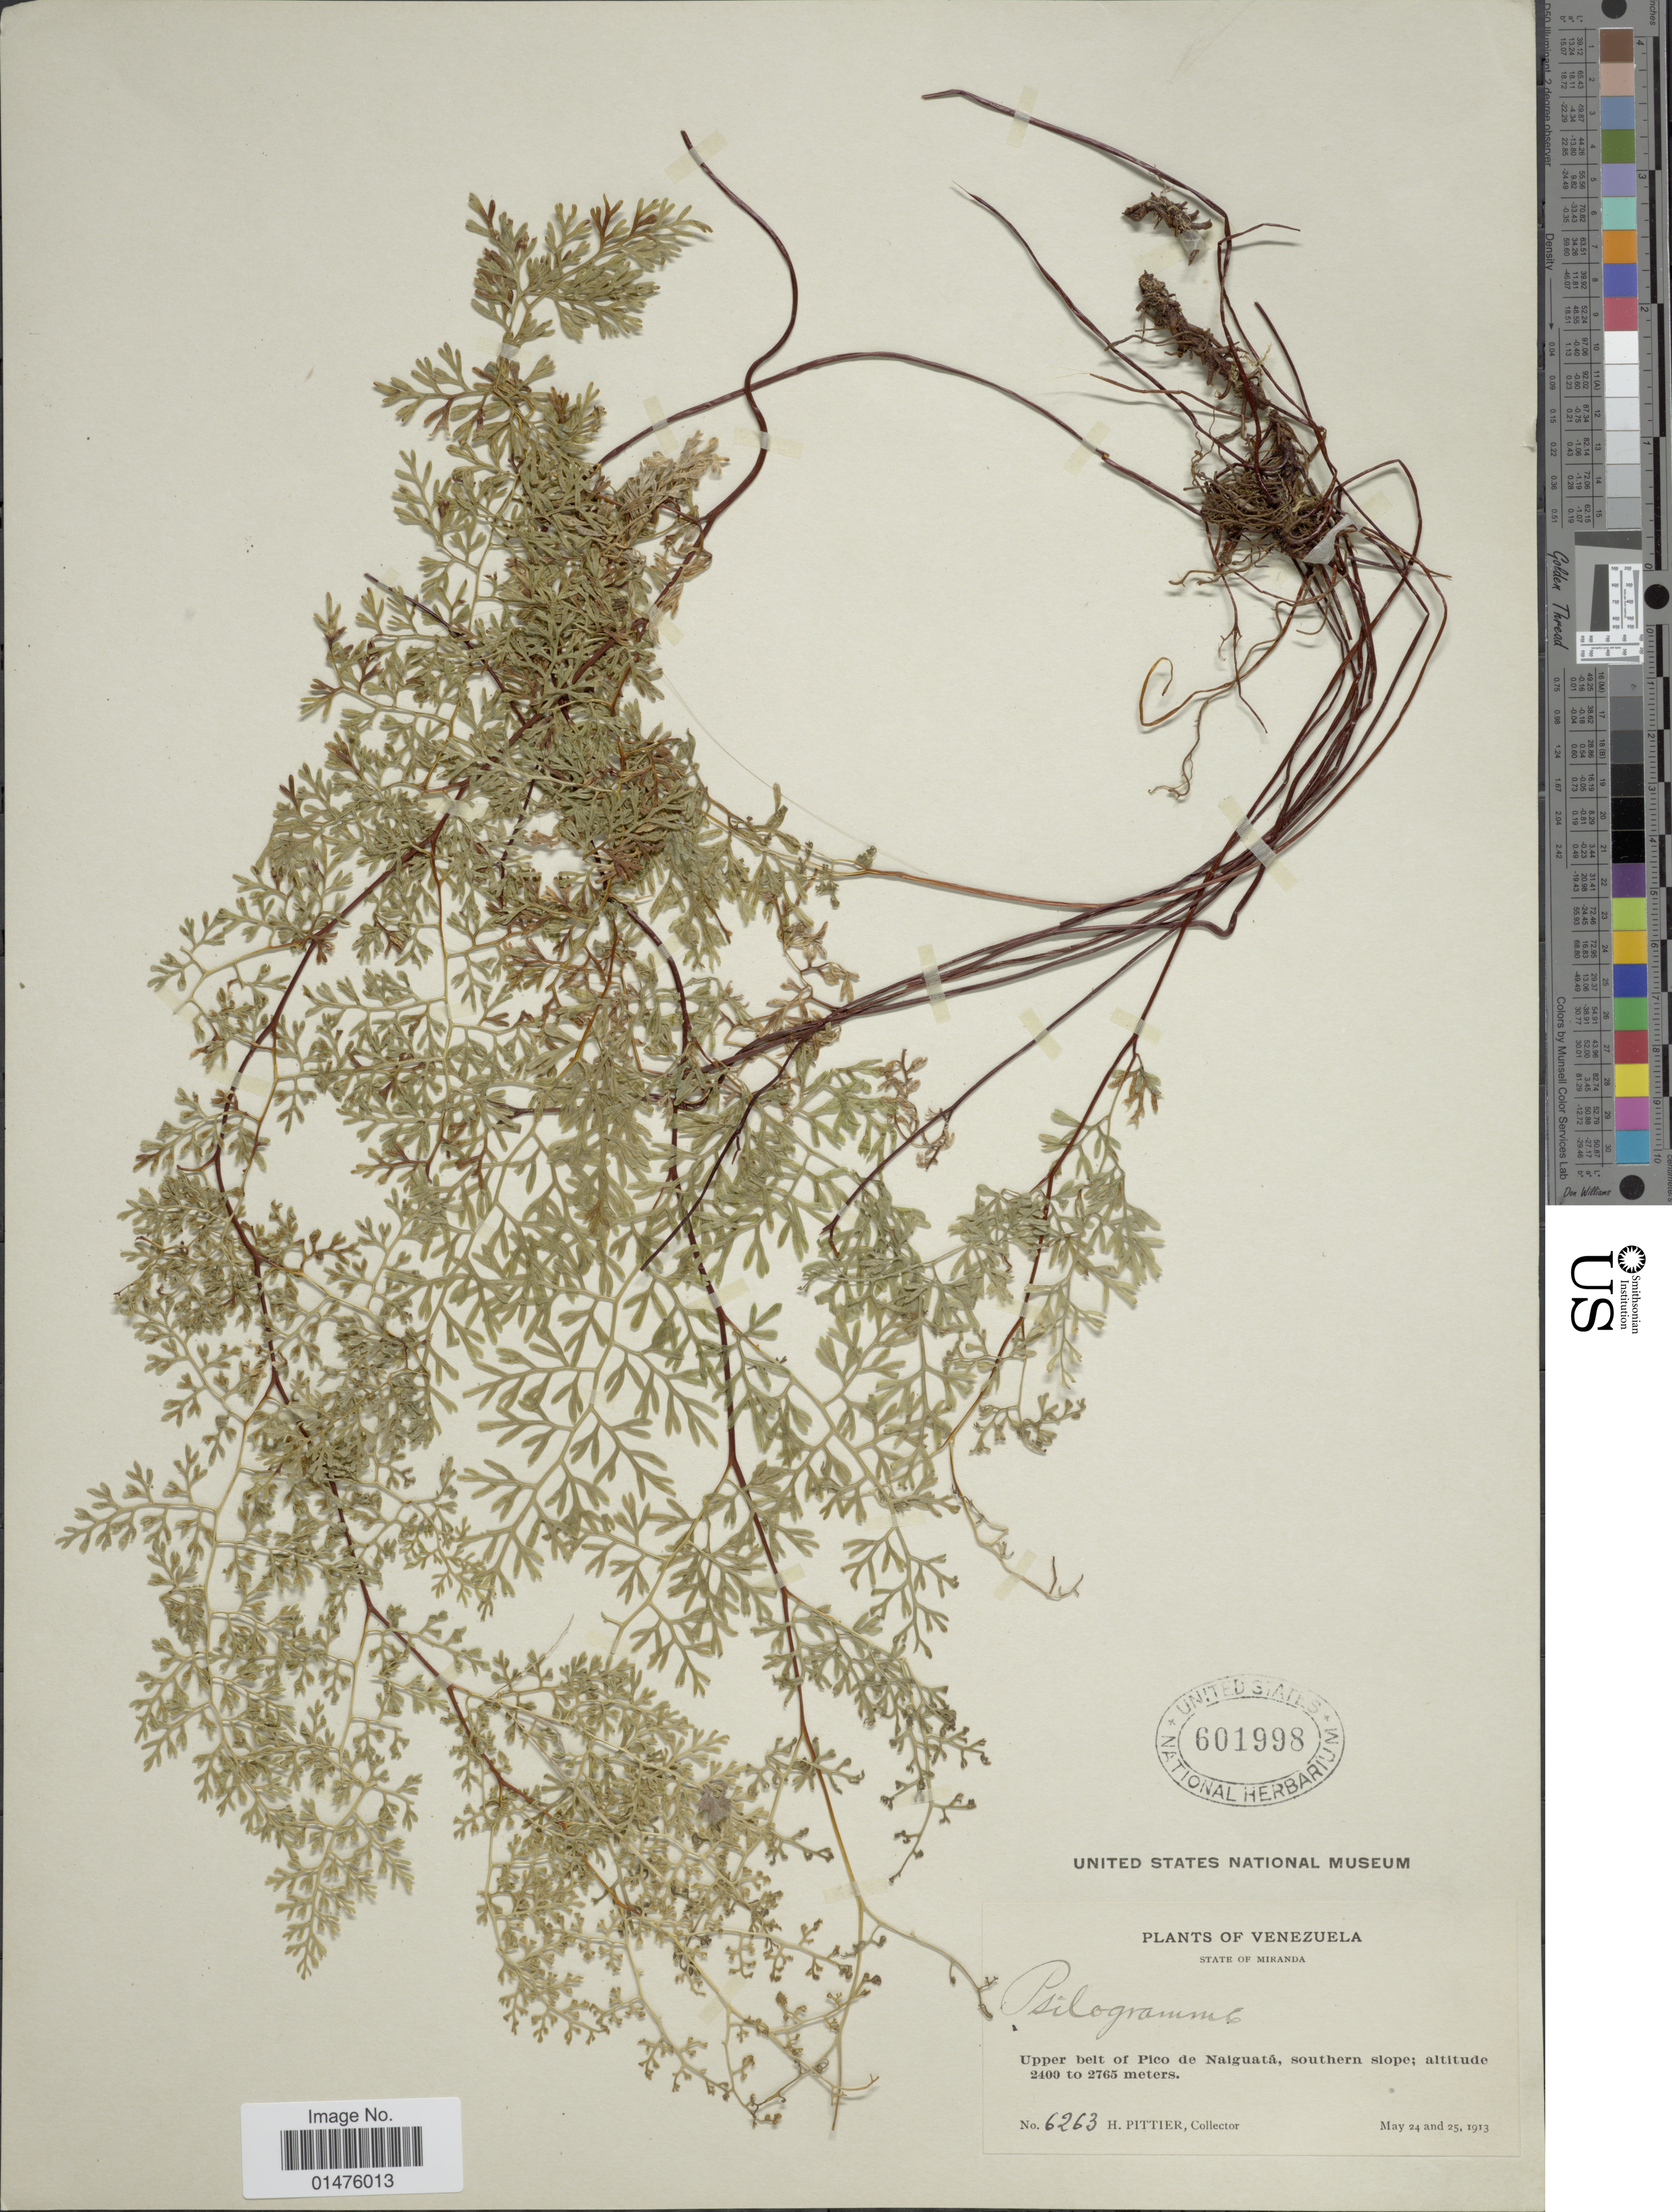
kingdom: Plantae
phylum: Tracheophyta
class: Polypodiopsida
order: Polypodiales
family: Pteridaceae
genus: Jamesonia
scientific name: Jamesonia flexuosa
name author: (Humb. & Bonpl.) Christenh.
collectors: H. F. Pittier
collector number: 6263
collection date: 1913-05-24/1913-05-25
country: Venezuela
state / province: Miranda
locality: Upper belt of Pico de Nalguatá, southern slope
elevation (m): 2400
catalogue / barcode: US 601998